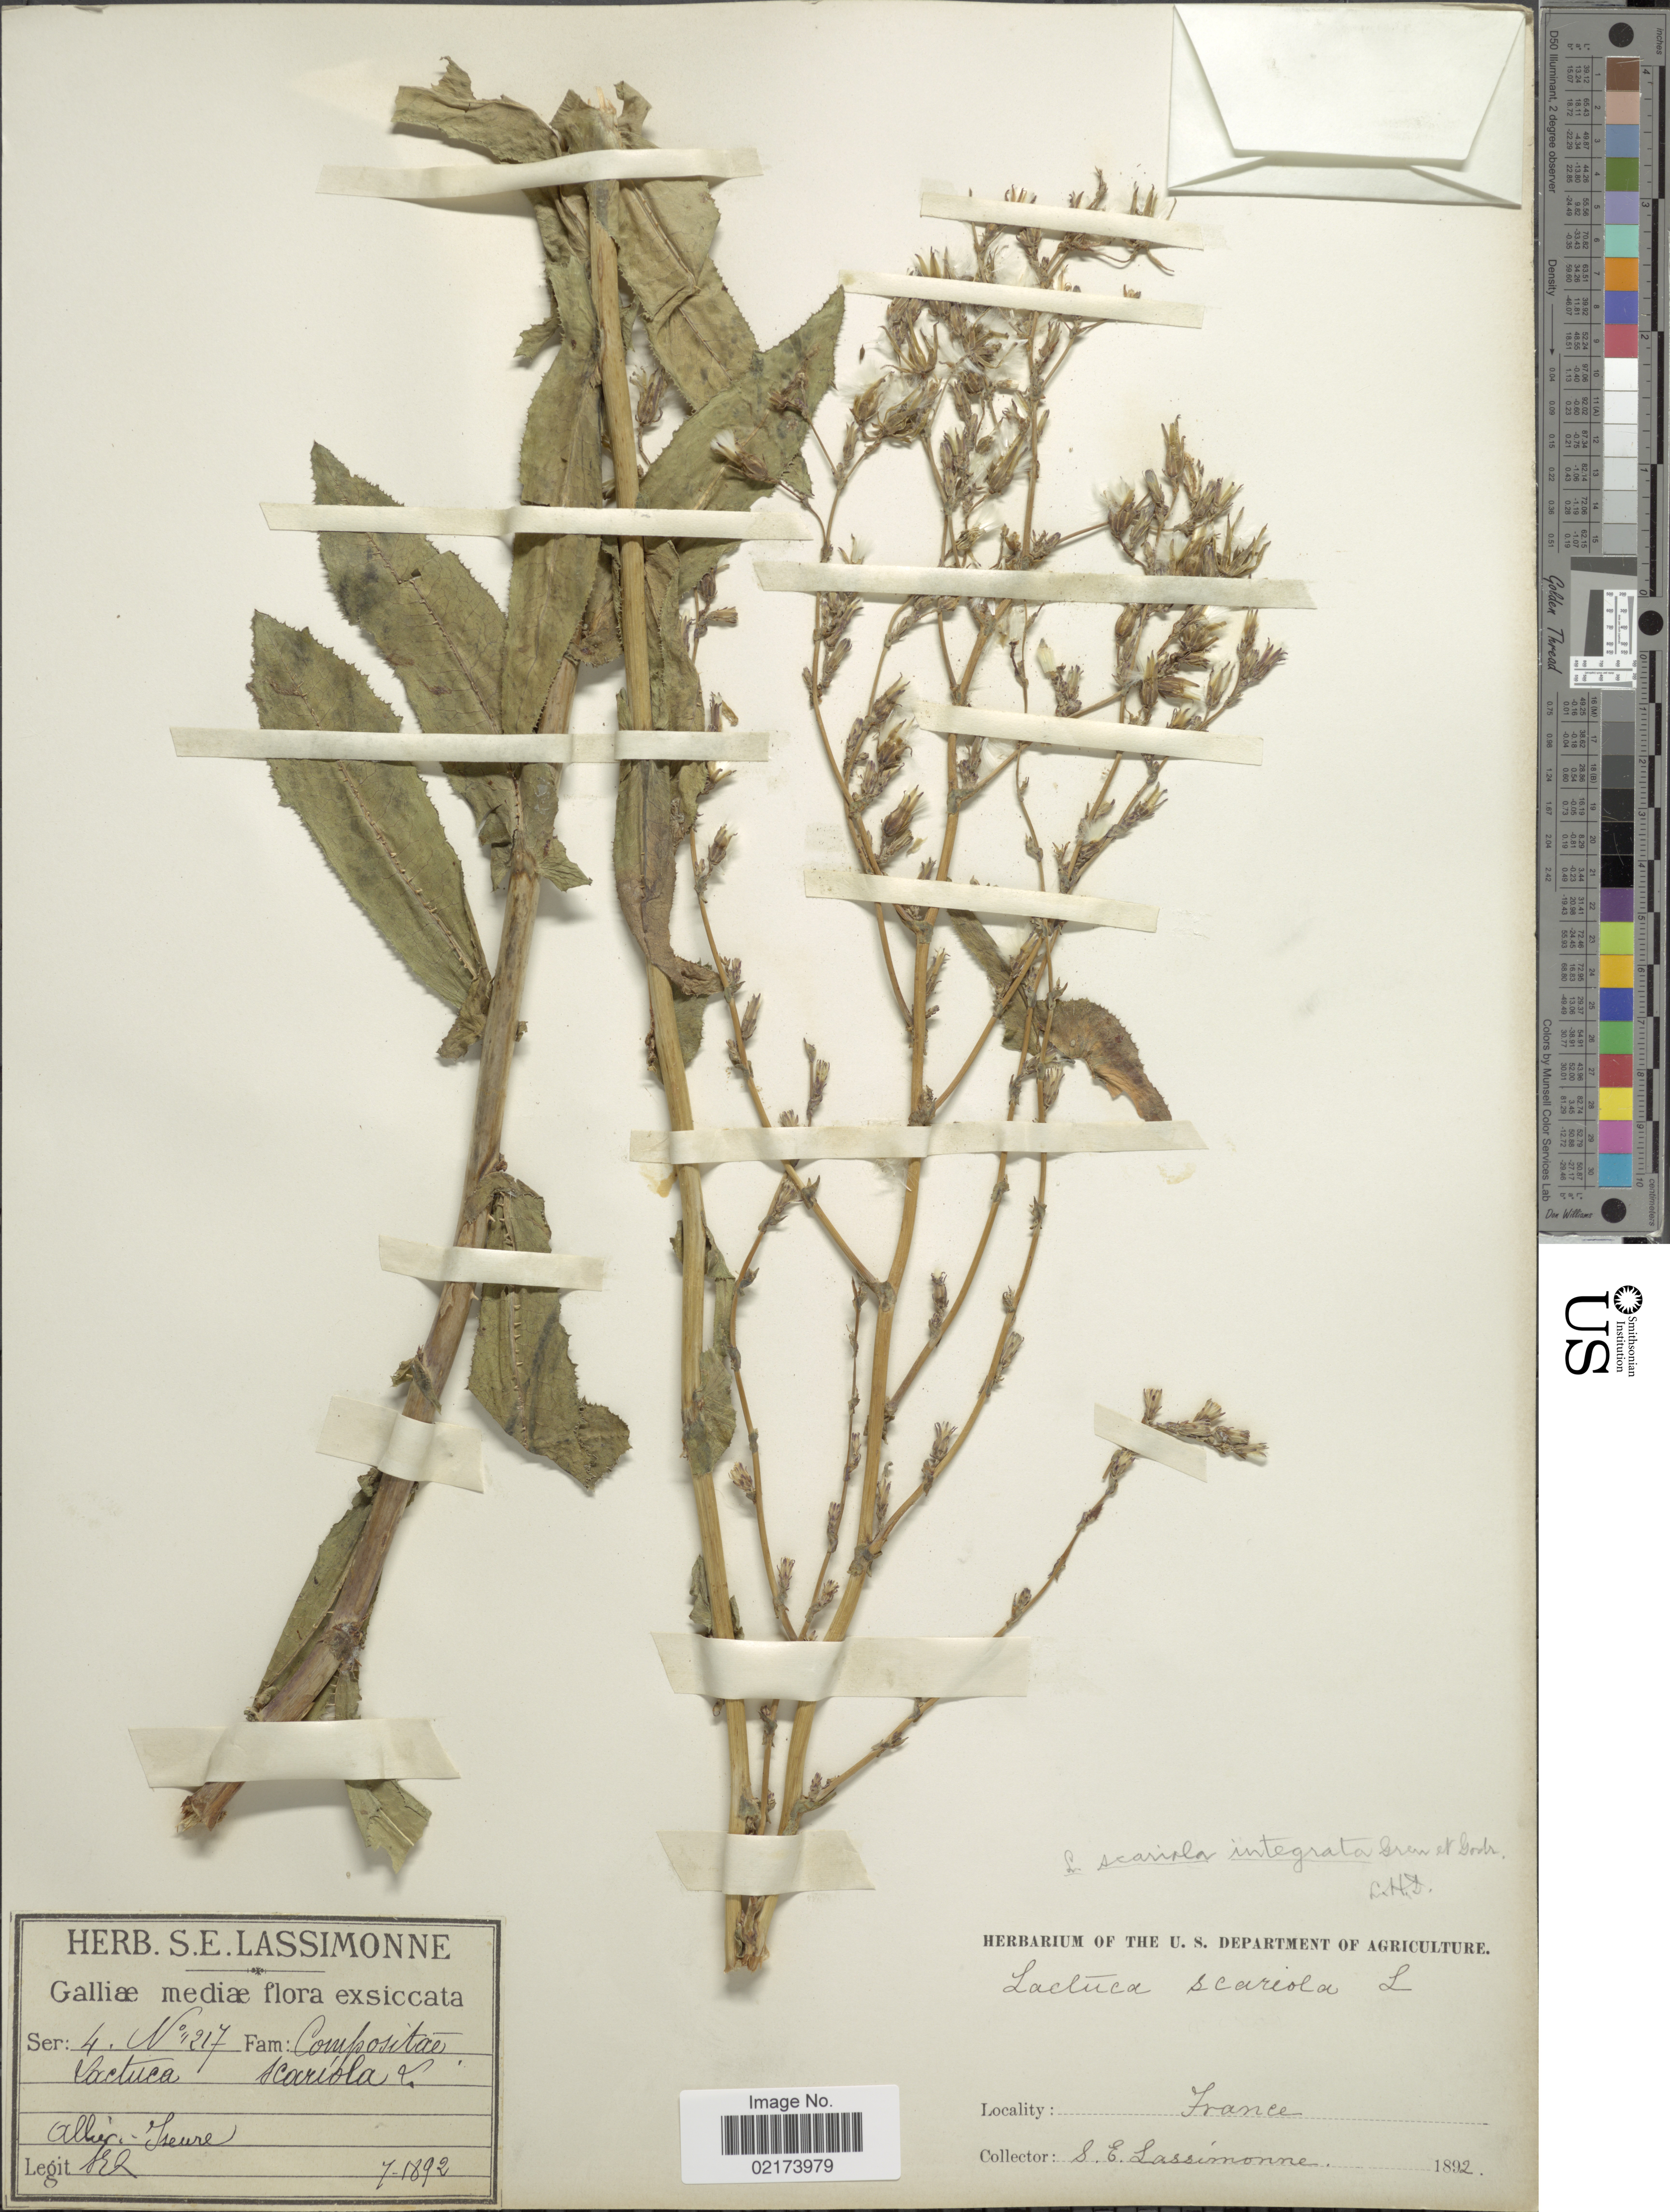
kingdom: Plantae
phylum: Tracheophyta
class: Magnoliopsida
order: Asterales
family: Asteraceae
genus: Lactuca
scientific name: Lactuca serriola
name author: L.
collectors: S. Lassimonne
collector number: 217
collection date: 1892-07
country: France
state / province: Auvergne-Rhône-Alpes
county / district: Allier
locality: Galliæ mediæ [Central France]. Allier - Yseure [Yzeure].